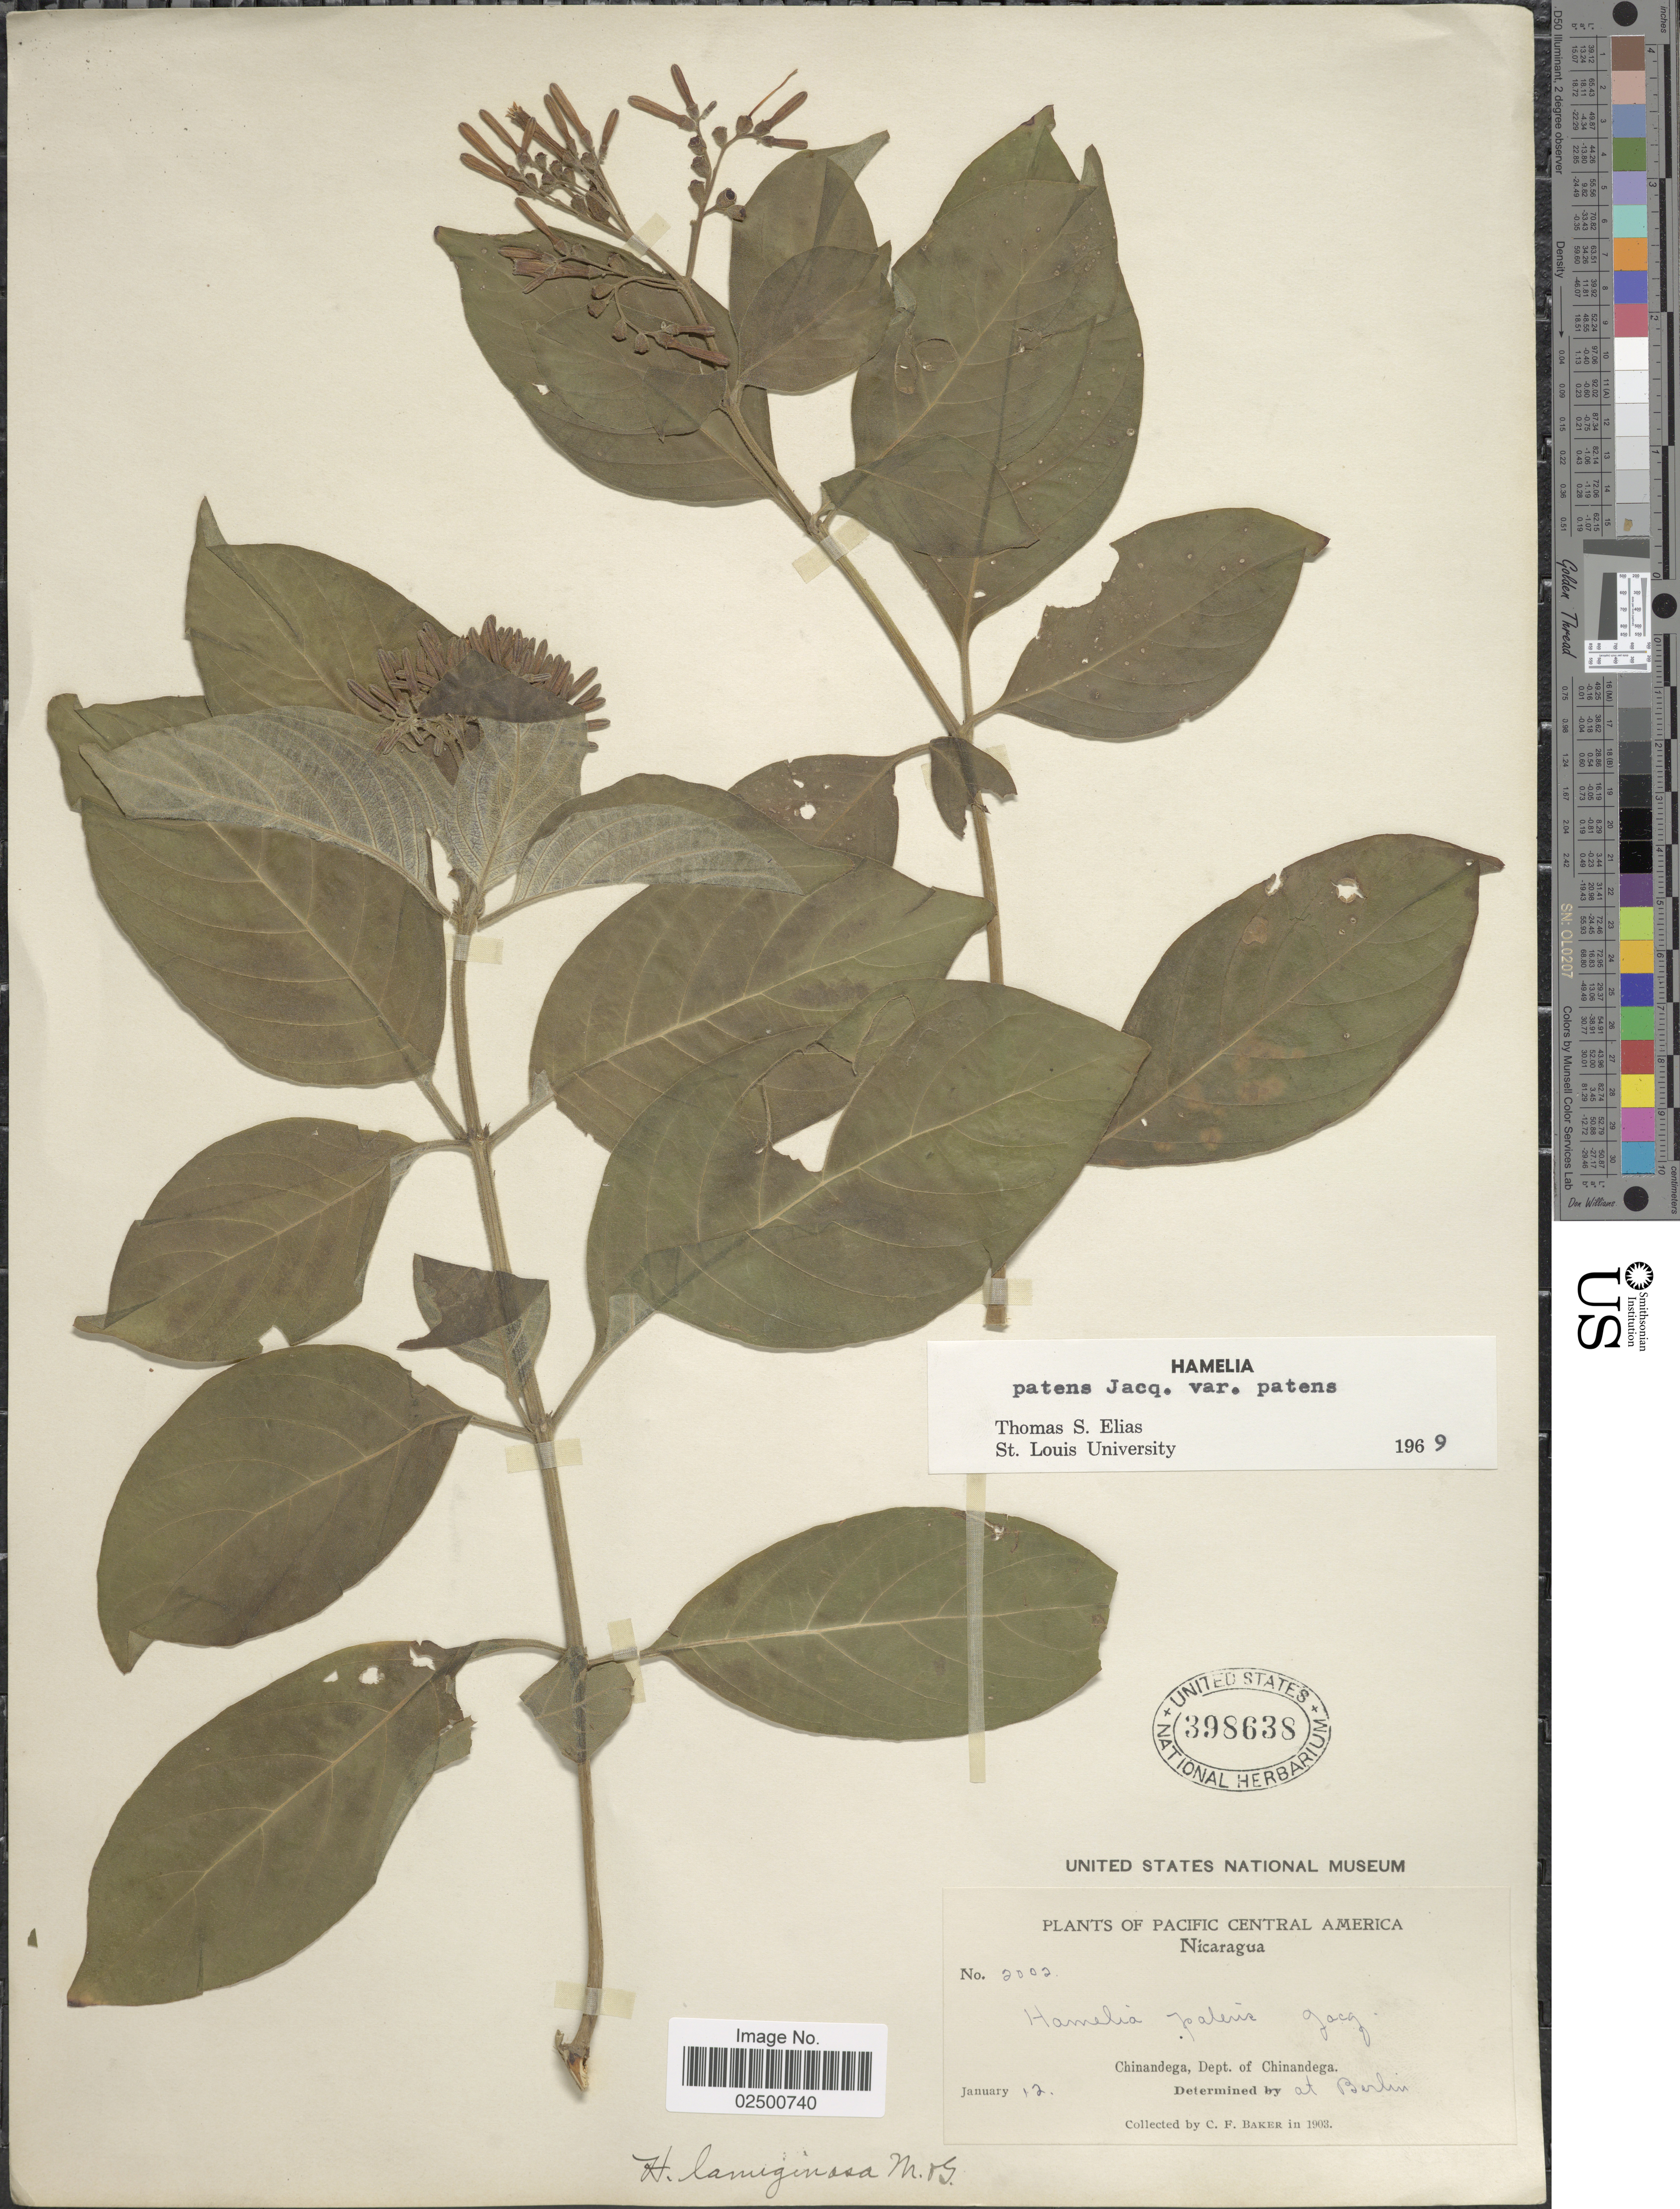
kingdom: Plantae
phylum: Tracheophyta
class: Magnoliopsida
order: Gentianales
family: Rubiaceae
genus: Hamelia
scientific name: Hamelia patens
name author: Jacq.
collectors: C. F. Baker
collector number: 2002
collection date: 1903-01-12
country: Nicaragua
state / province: Chinandega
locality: Dept. of Chinandega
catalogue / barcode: US 398638